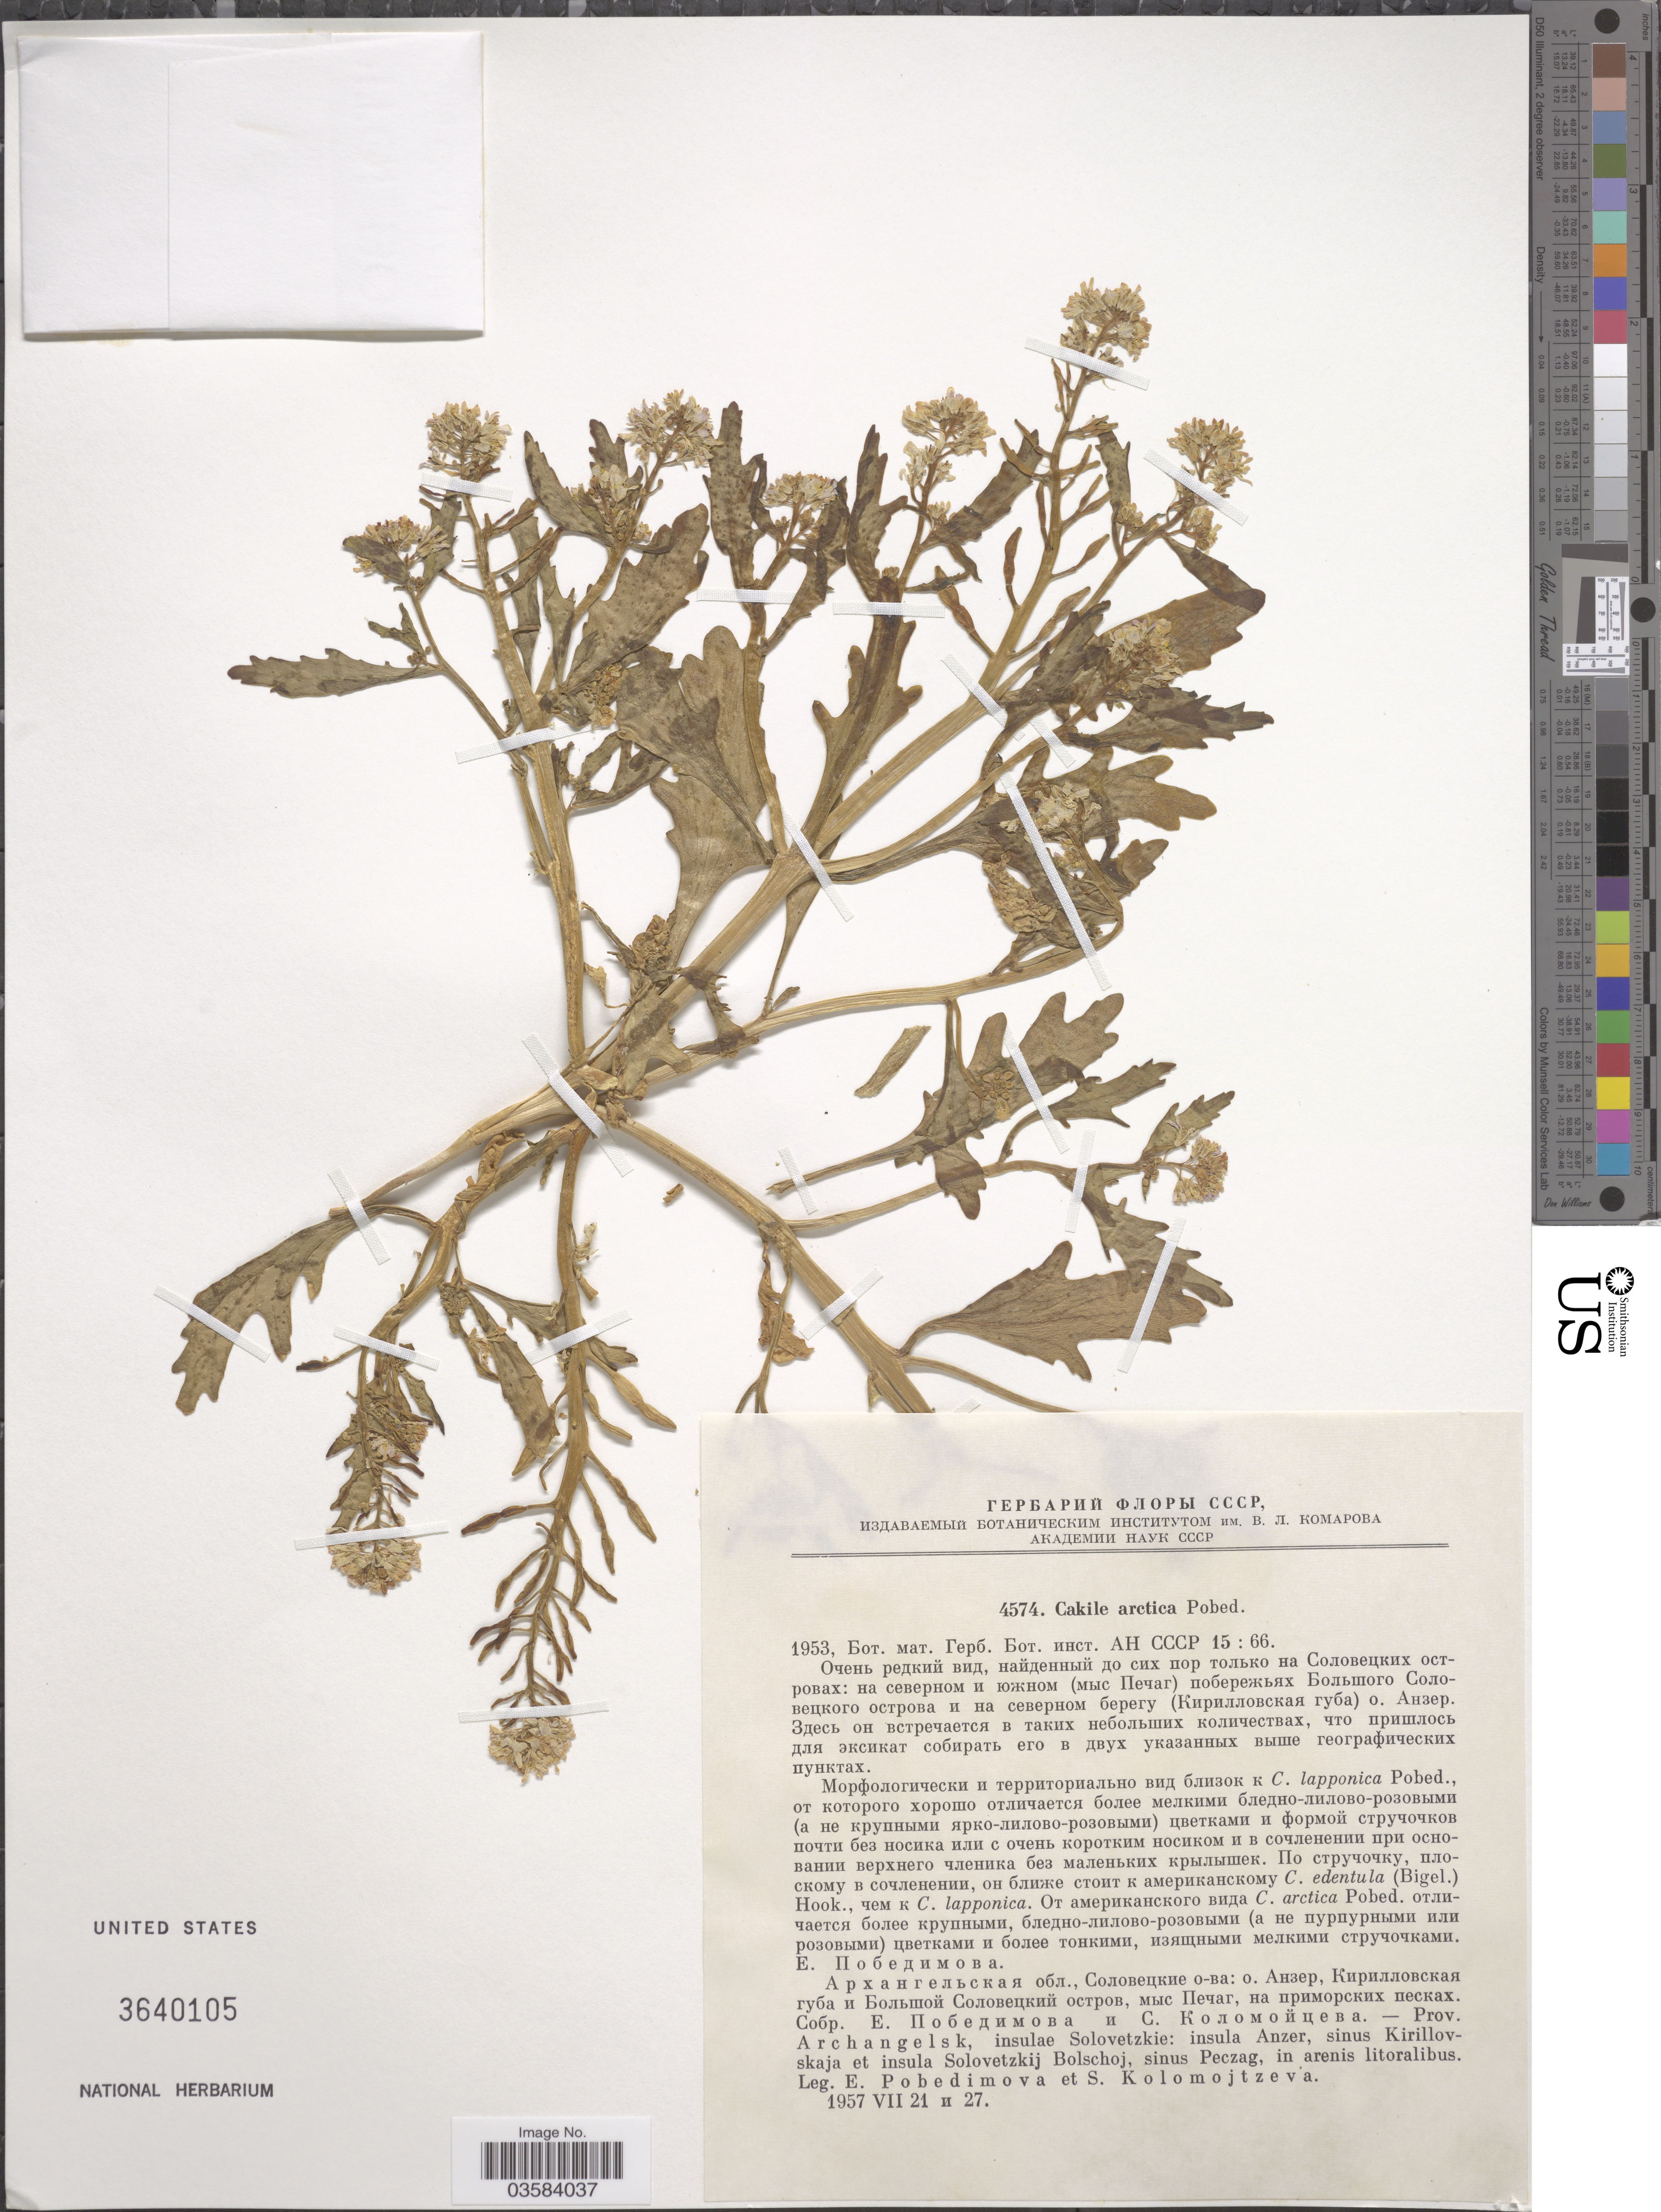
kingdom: Plantae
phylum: Tracheophyta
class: Magnoliopsida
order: Brassicales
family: Brassicaceae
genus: Cakile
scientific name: Cakile arctica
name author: Pobed.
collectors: E. Pobedimova & S. Kolomojtzeva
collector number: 4574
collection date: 1957-07-21/1957-07-27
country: Russian Federation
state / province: Arkhangelsk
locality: Prov. Archangelsk, insulae Solovetzkie: insula Anzer, sinus Kirillovskaja et insula Solovetzkij Bolschoj, sinus Peczag, in arenis litoralibus.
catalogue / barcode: US 3640105